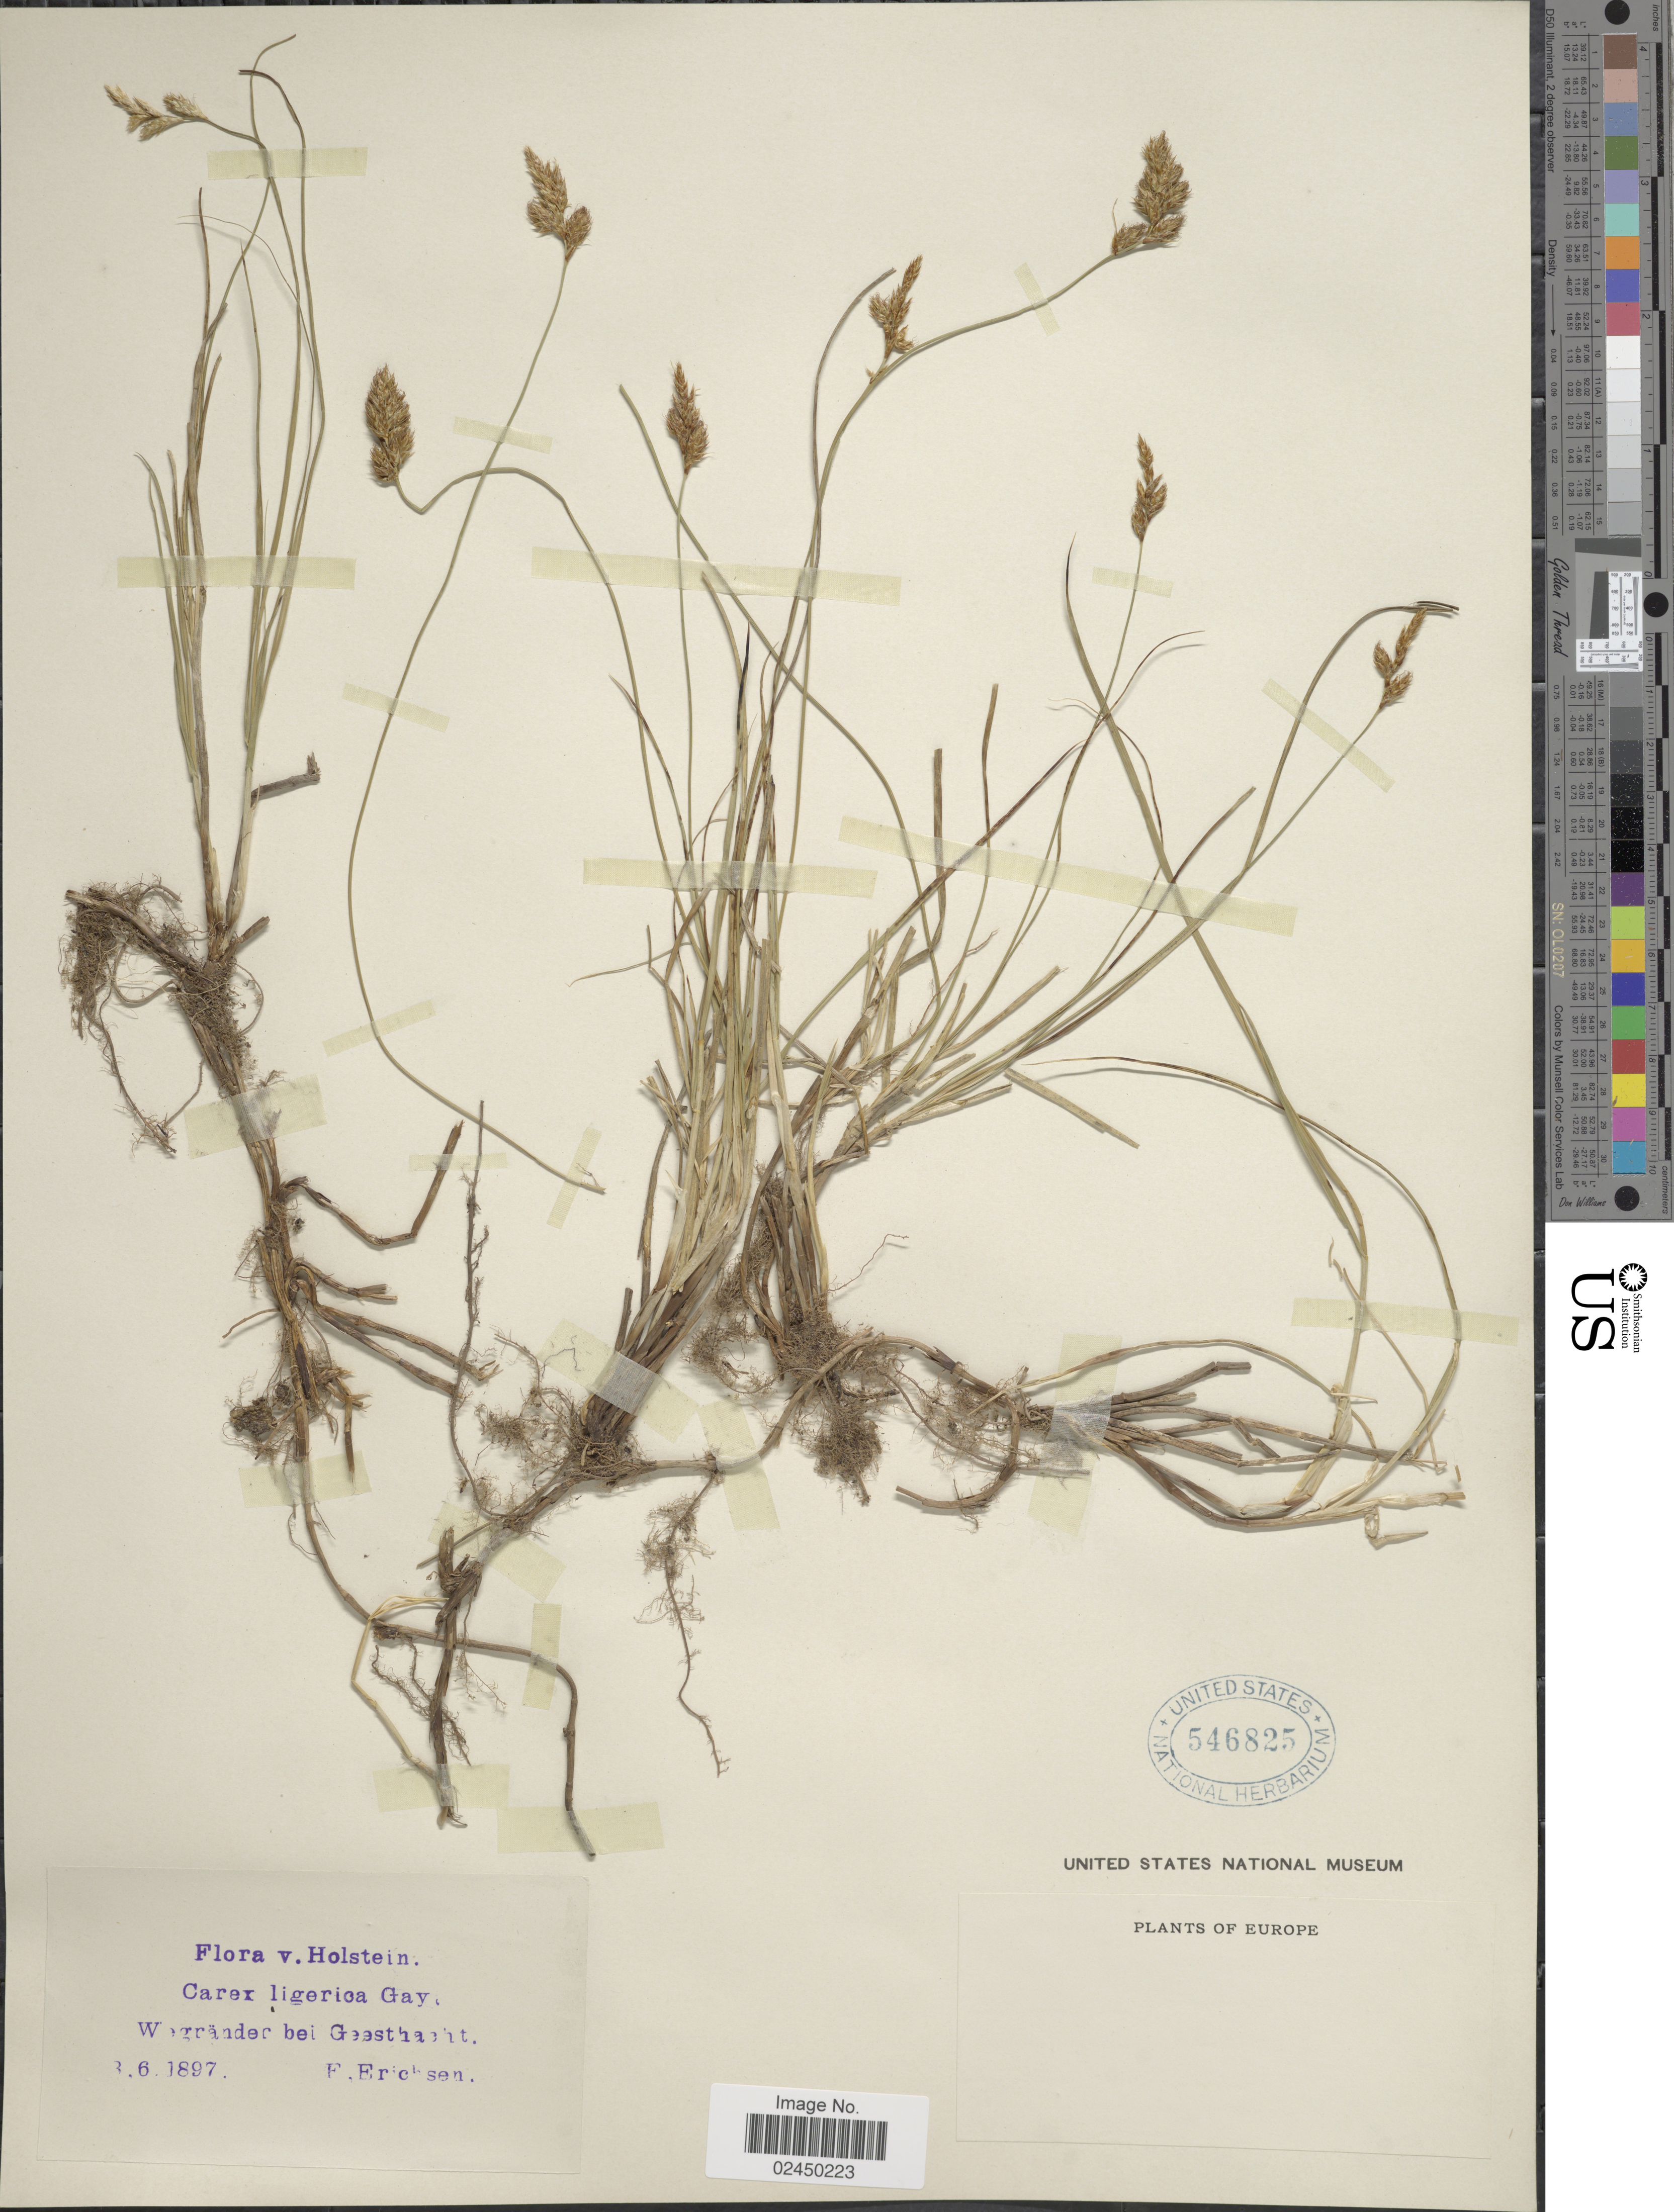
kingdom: Plantae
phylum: Tracheophyta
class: Liliopsida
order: Poales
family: Cyperaceae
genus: Carex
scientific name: Carex colchica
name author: J. Gay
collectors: F. Erichsen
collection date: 1897-06-08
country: Germany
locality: V. Holstein, Wegränder bei Geesthacht. Europe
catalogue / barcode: US 546825